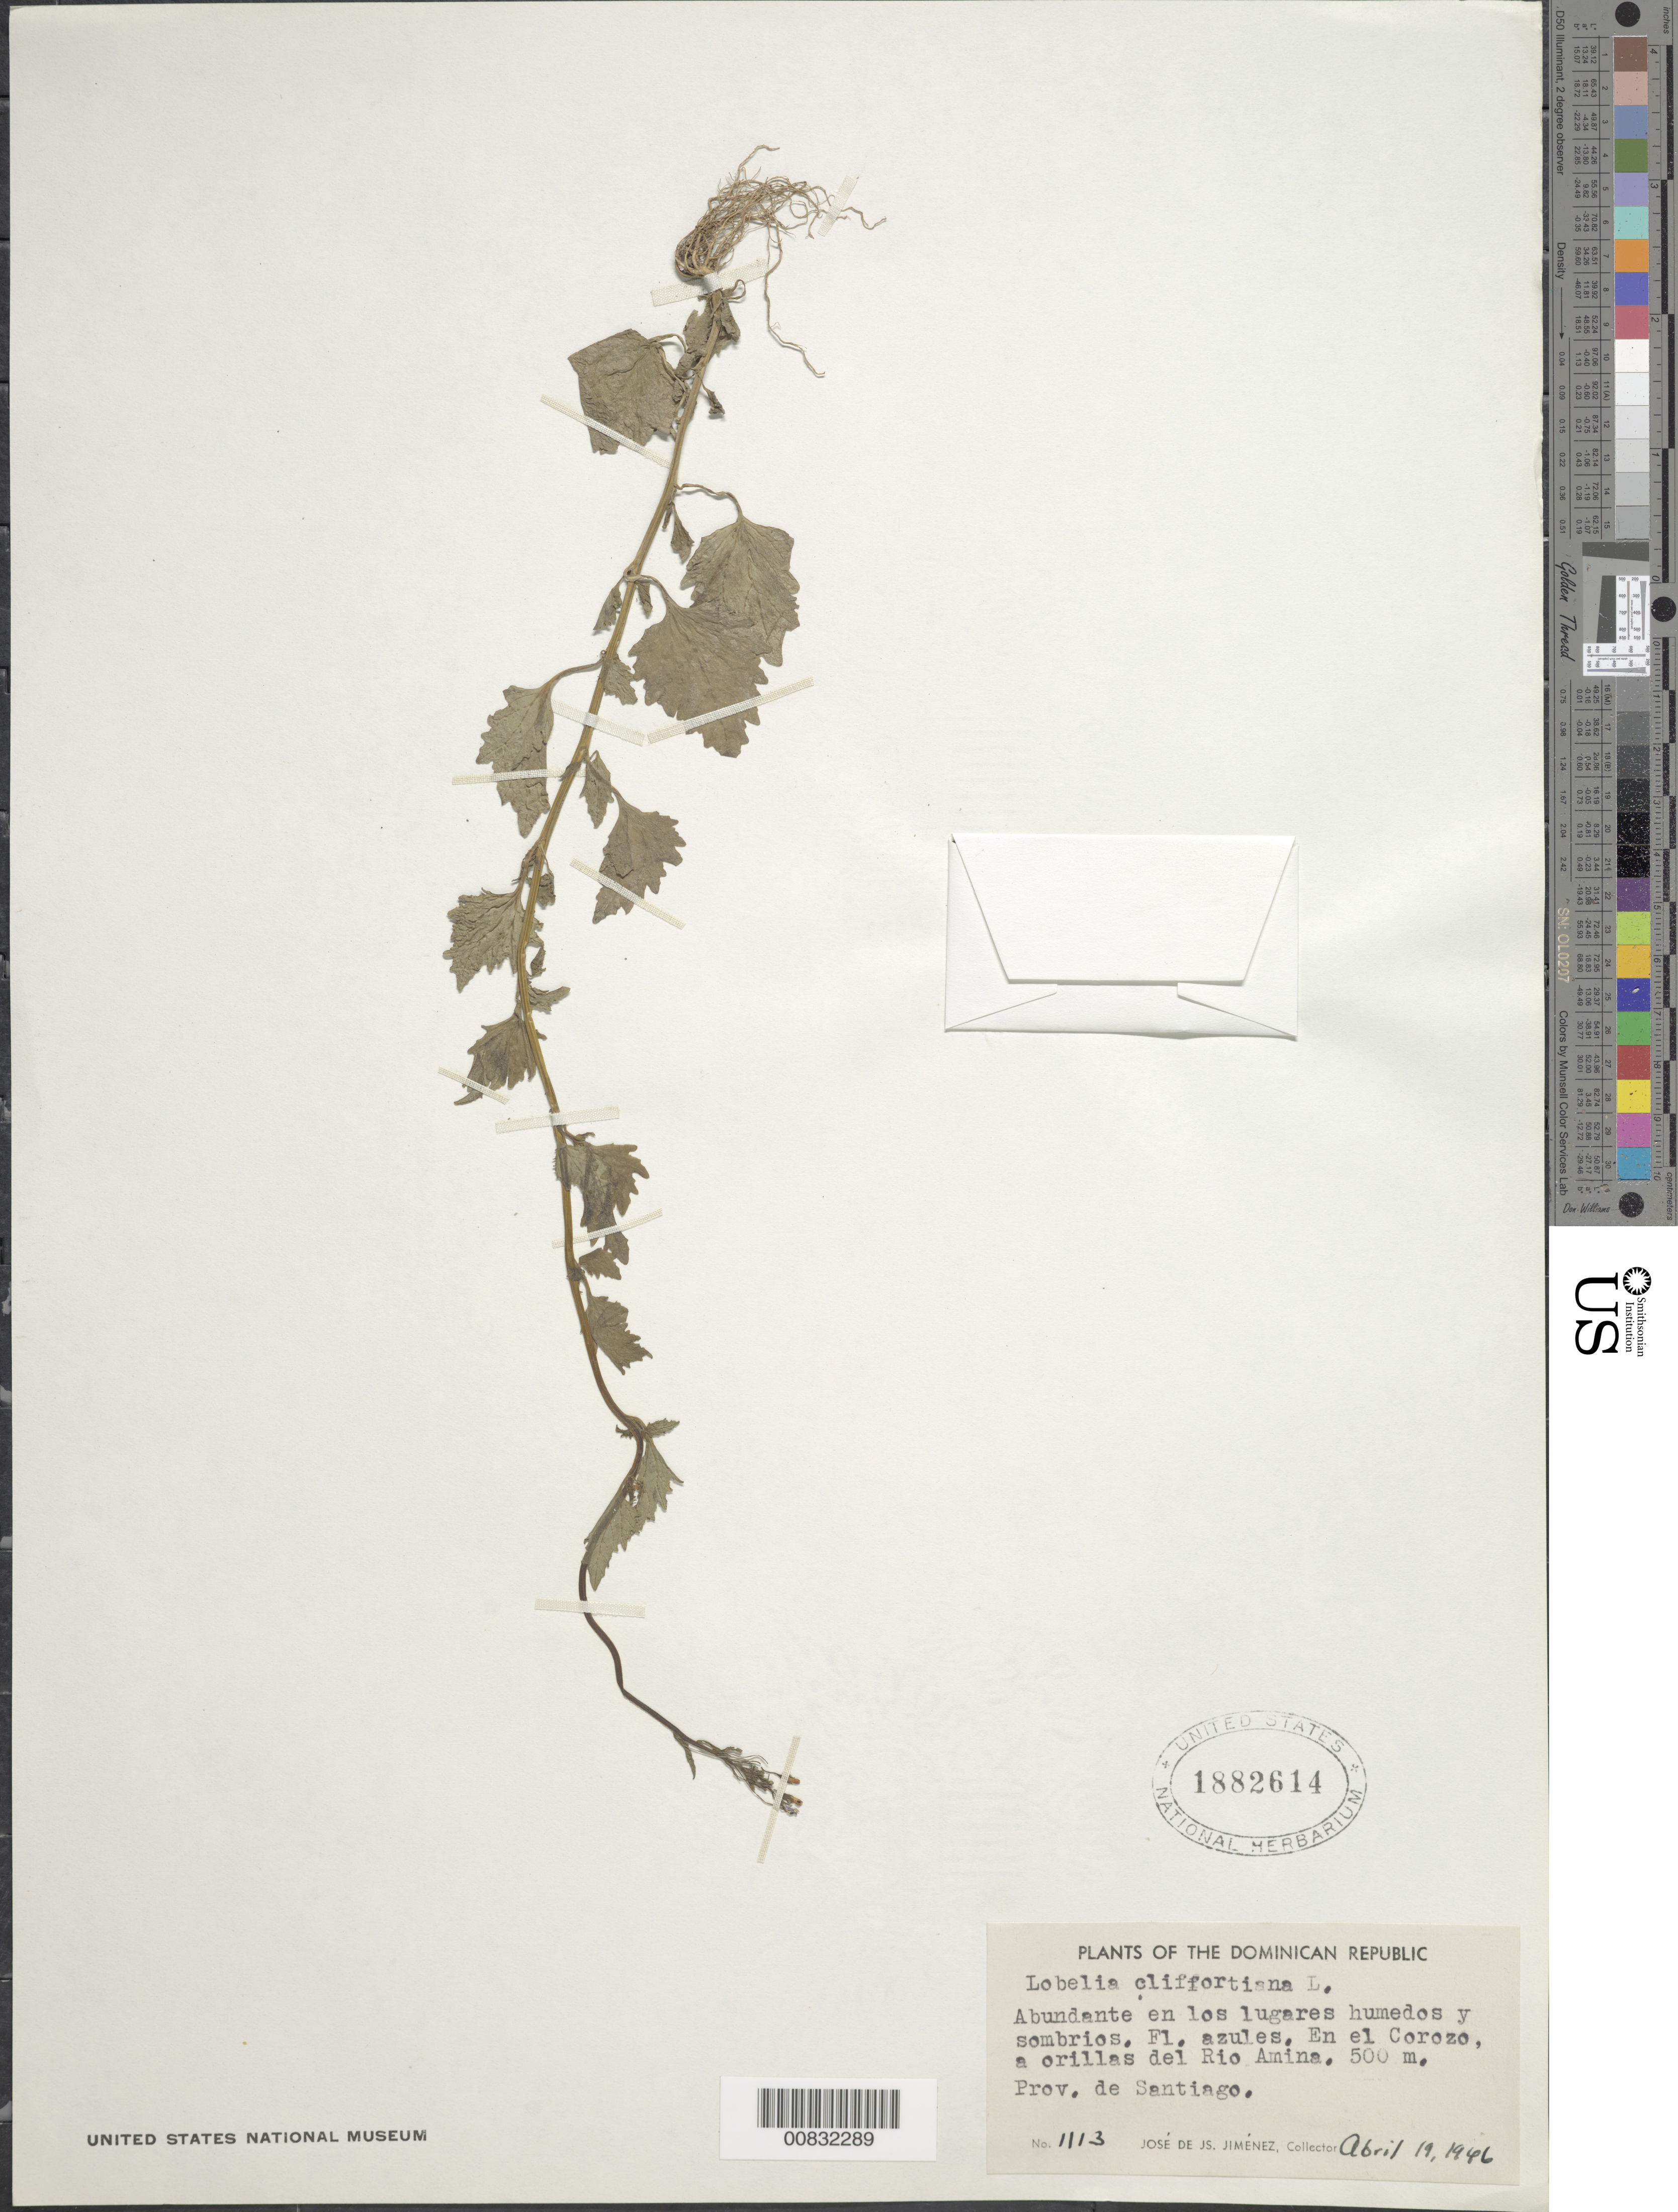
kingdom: Plantae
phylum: Tracheophyta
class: Magnoliopsida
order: Asterales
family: Campanulaceae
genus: Lobelia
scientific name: Lobelia cliffortiana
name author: L.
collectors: J. J. Jiménez Almonte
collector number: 1113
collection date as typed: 19 Apr 1946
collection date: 1946-04-19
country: Dominican Republic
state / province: Santiago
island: Hispaniola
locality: En el Corozo, Río Amina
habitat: En los lugares humedos y sombrios a orillas del rio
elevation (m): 500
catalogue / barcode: US 1882614